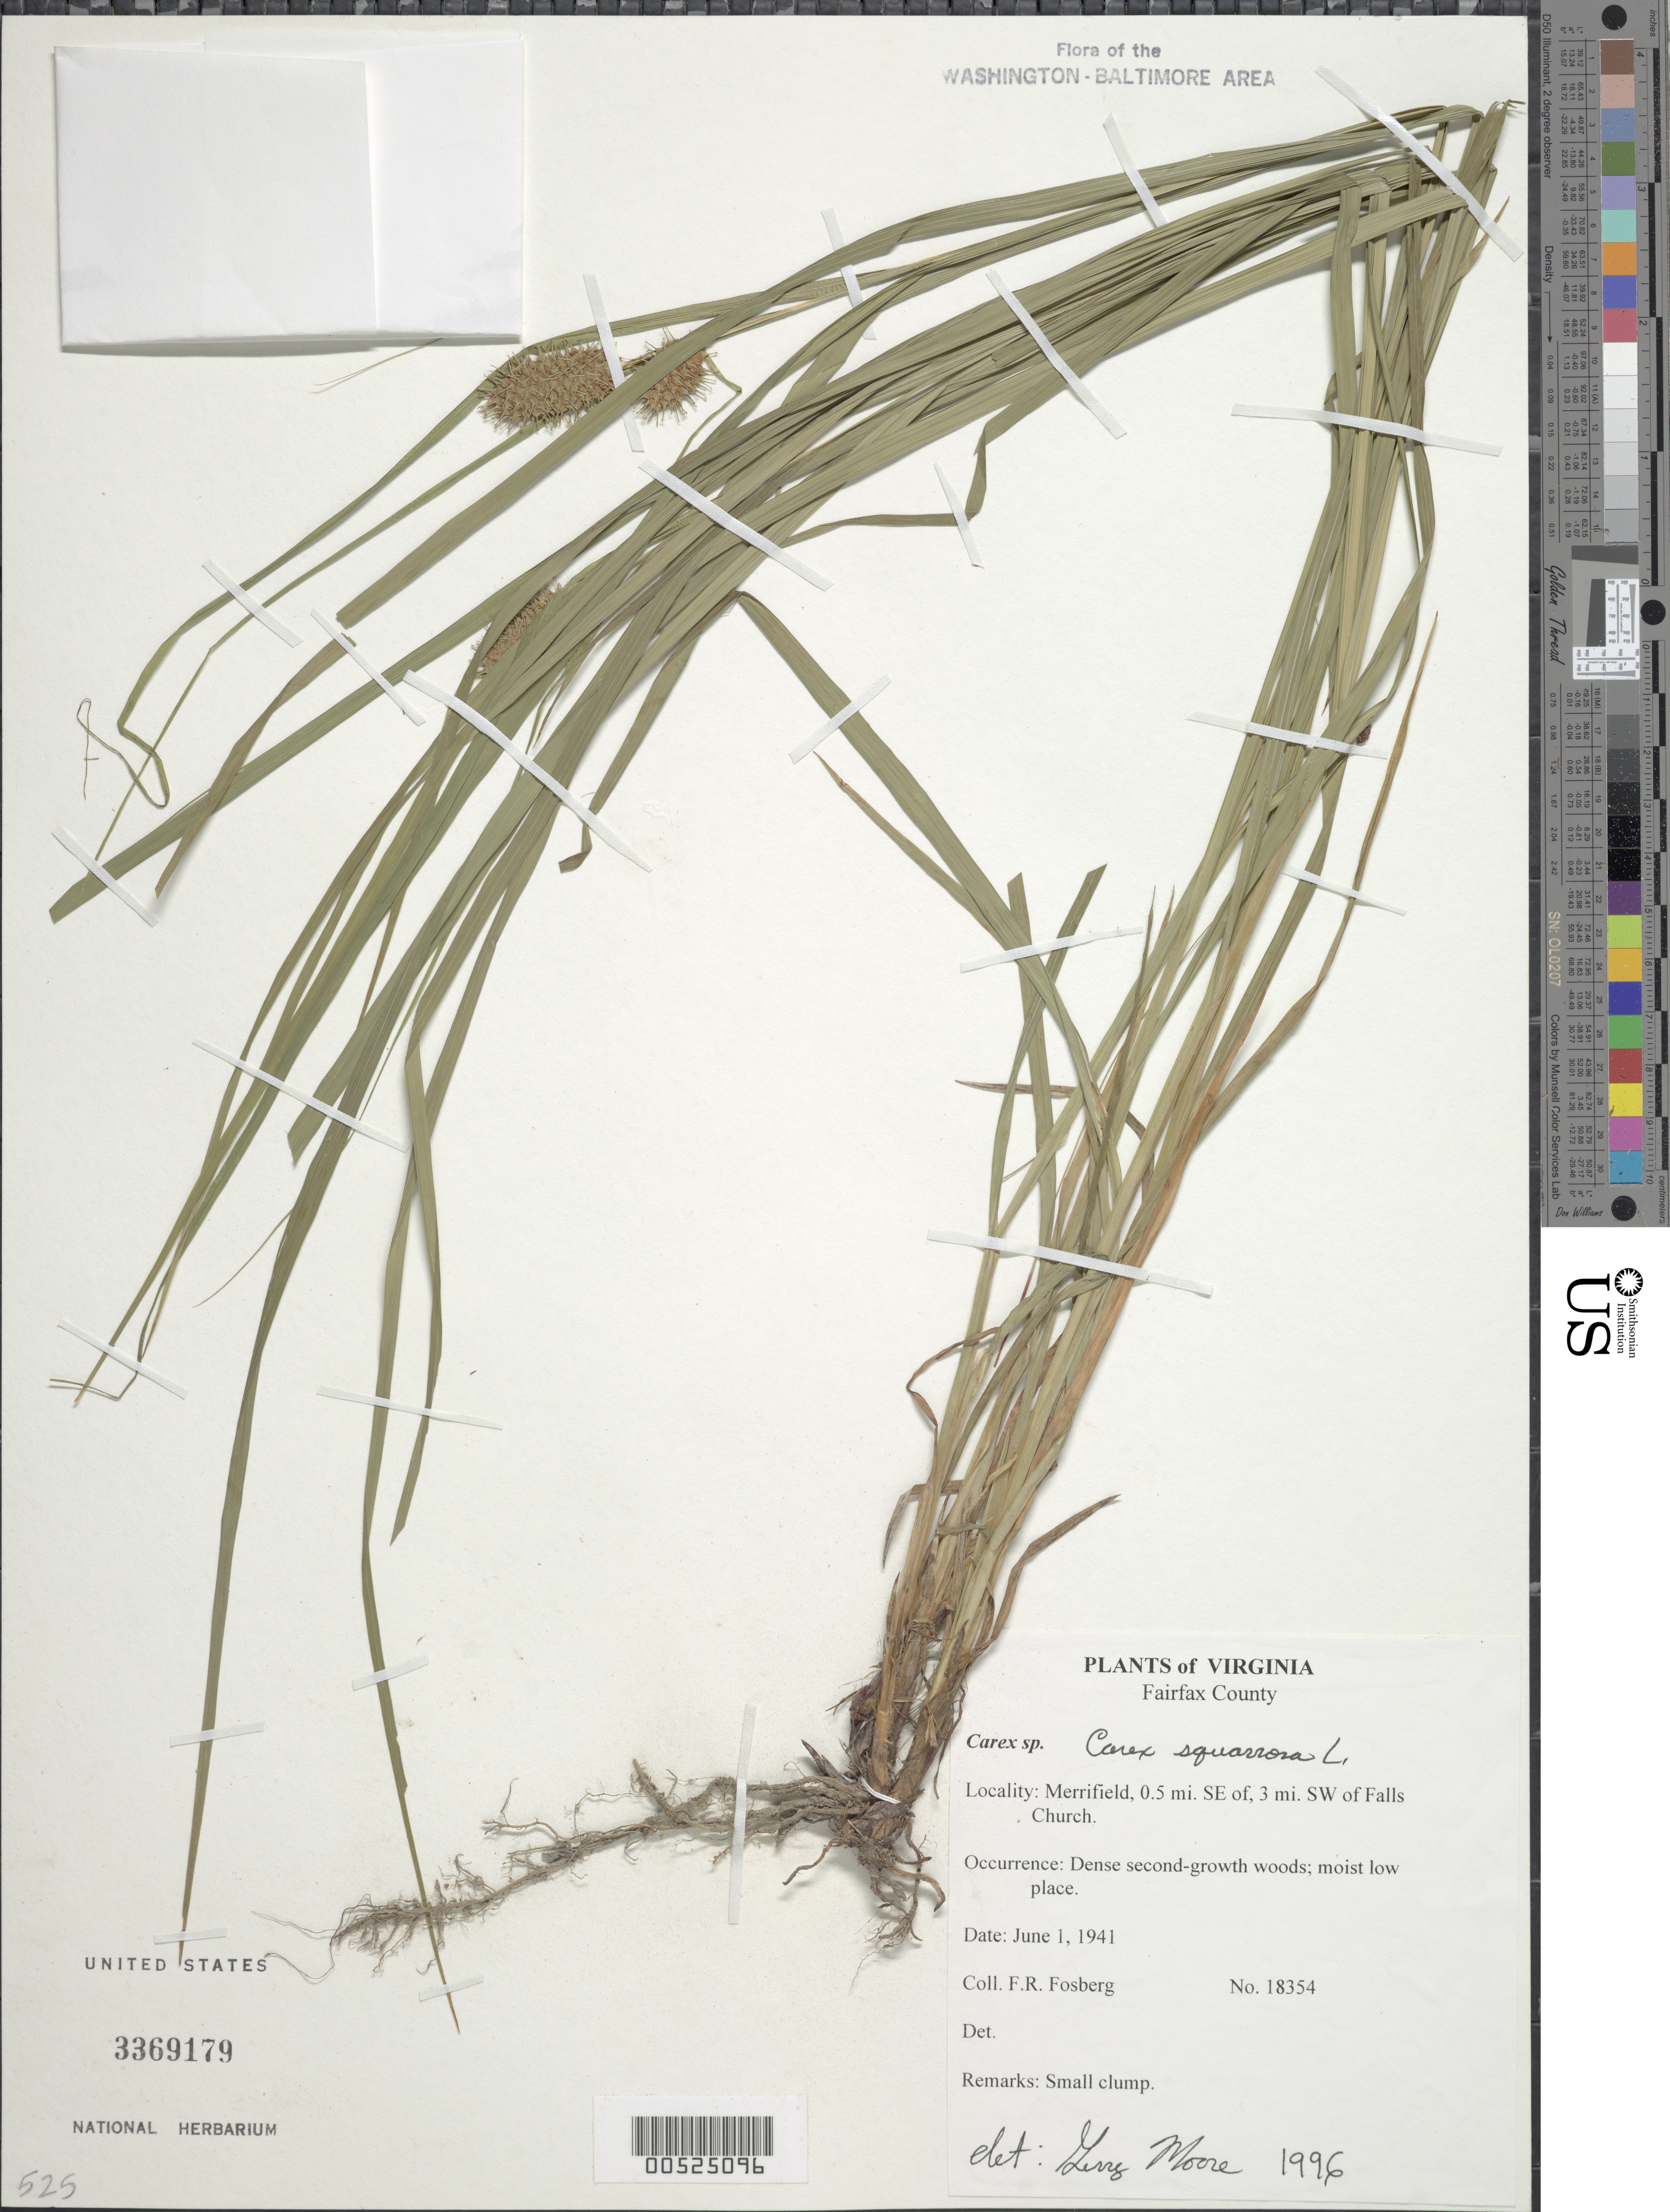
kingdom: Plantae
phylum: Tracheophyta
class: Liliopsida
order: Poales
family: Cyperaceae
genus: Carex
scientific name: Carex squarrosa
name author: L.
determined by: Moore, G., (VDB), Vanderbilt University Herbarium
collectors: F. R. Fosberg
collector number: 18354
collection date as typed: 01 Jun 1941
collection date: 1941-06-01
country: United States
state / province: Virginia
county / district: Fairfax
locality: Merrifield, 0.5 mi. SE of, 3 mi. SW of Falls Church.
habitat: Dense second-growth woods; moist low place.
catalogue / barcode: US 3369179